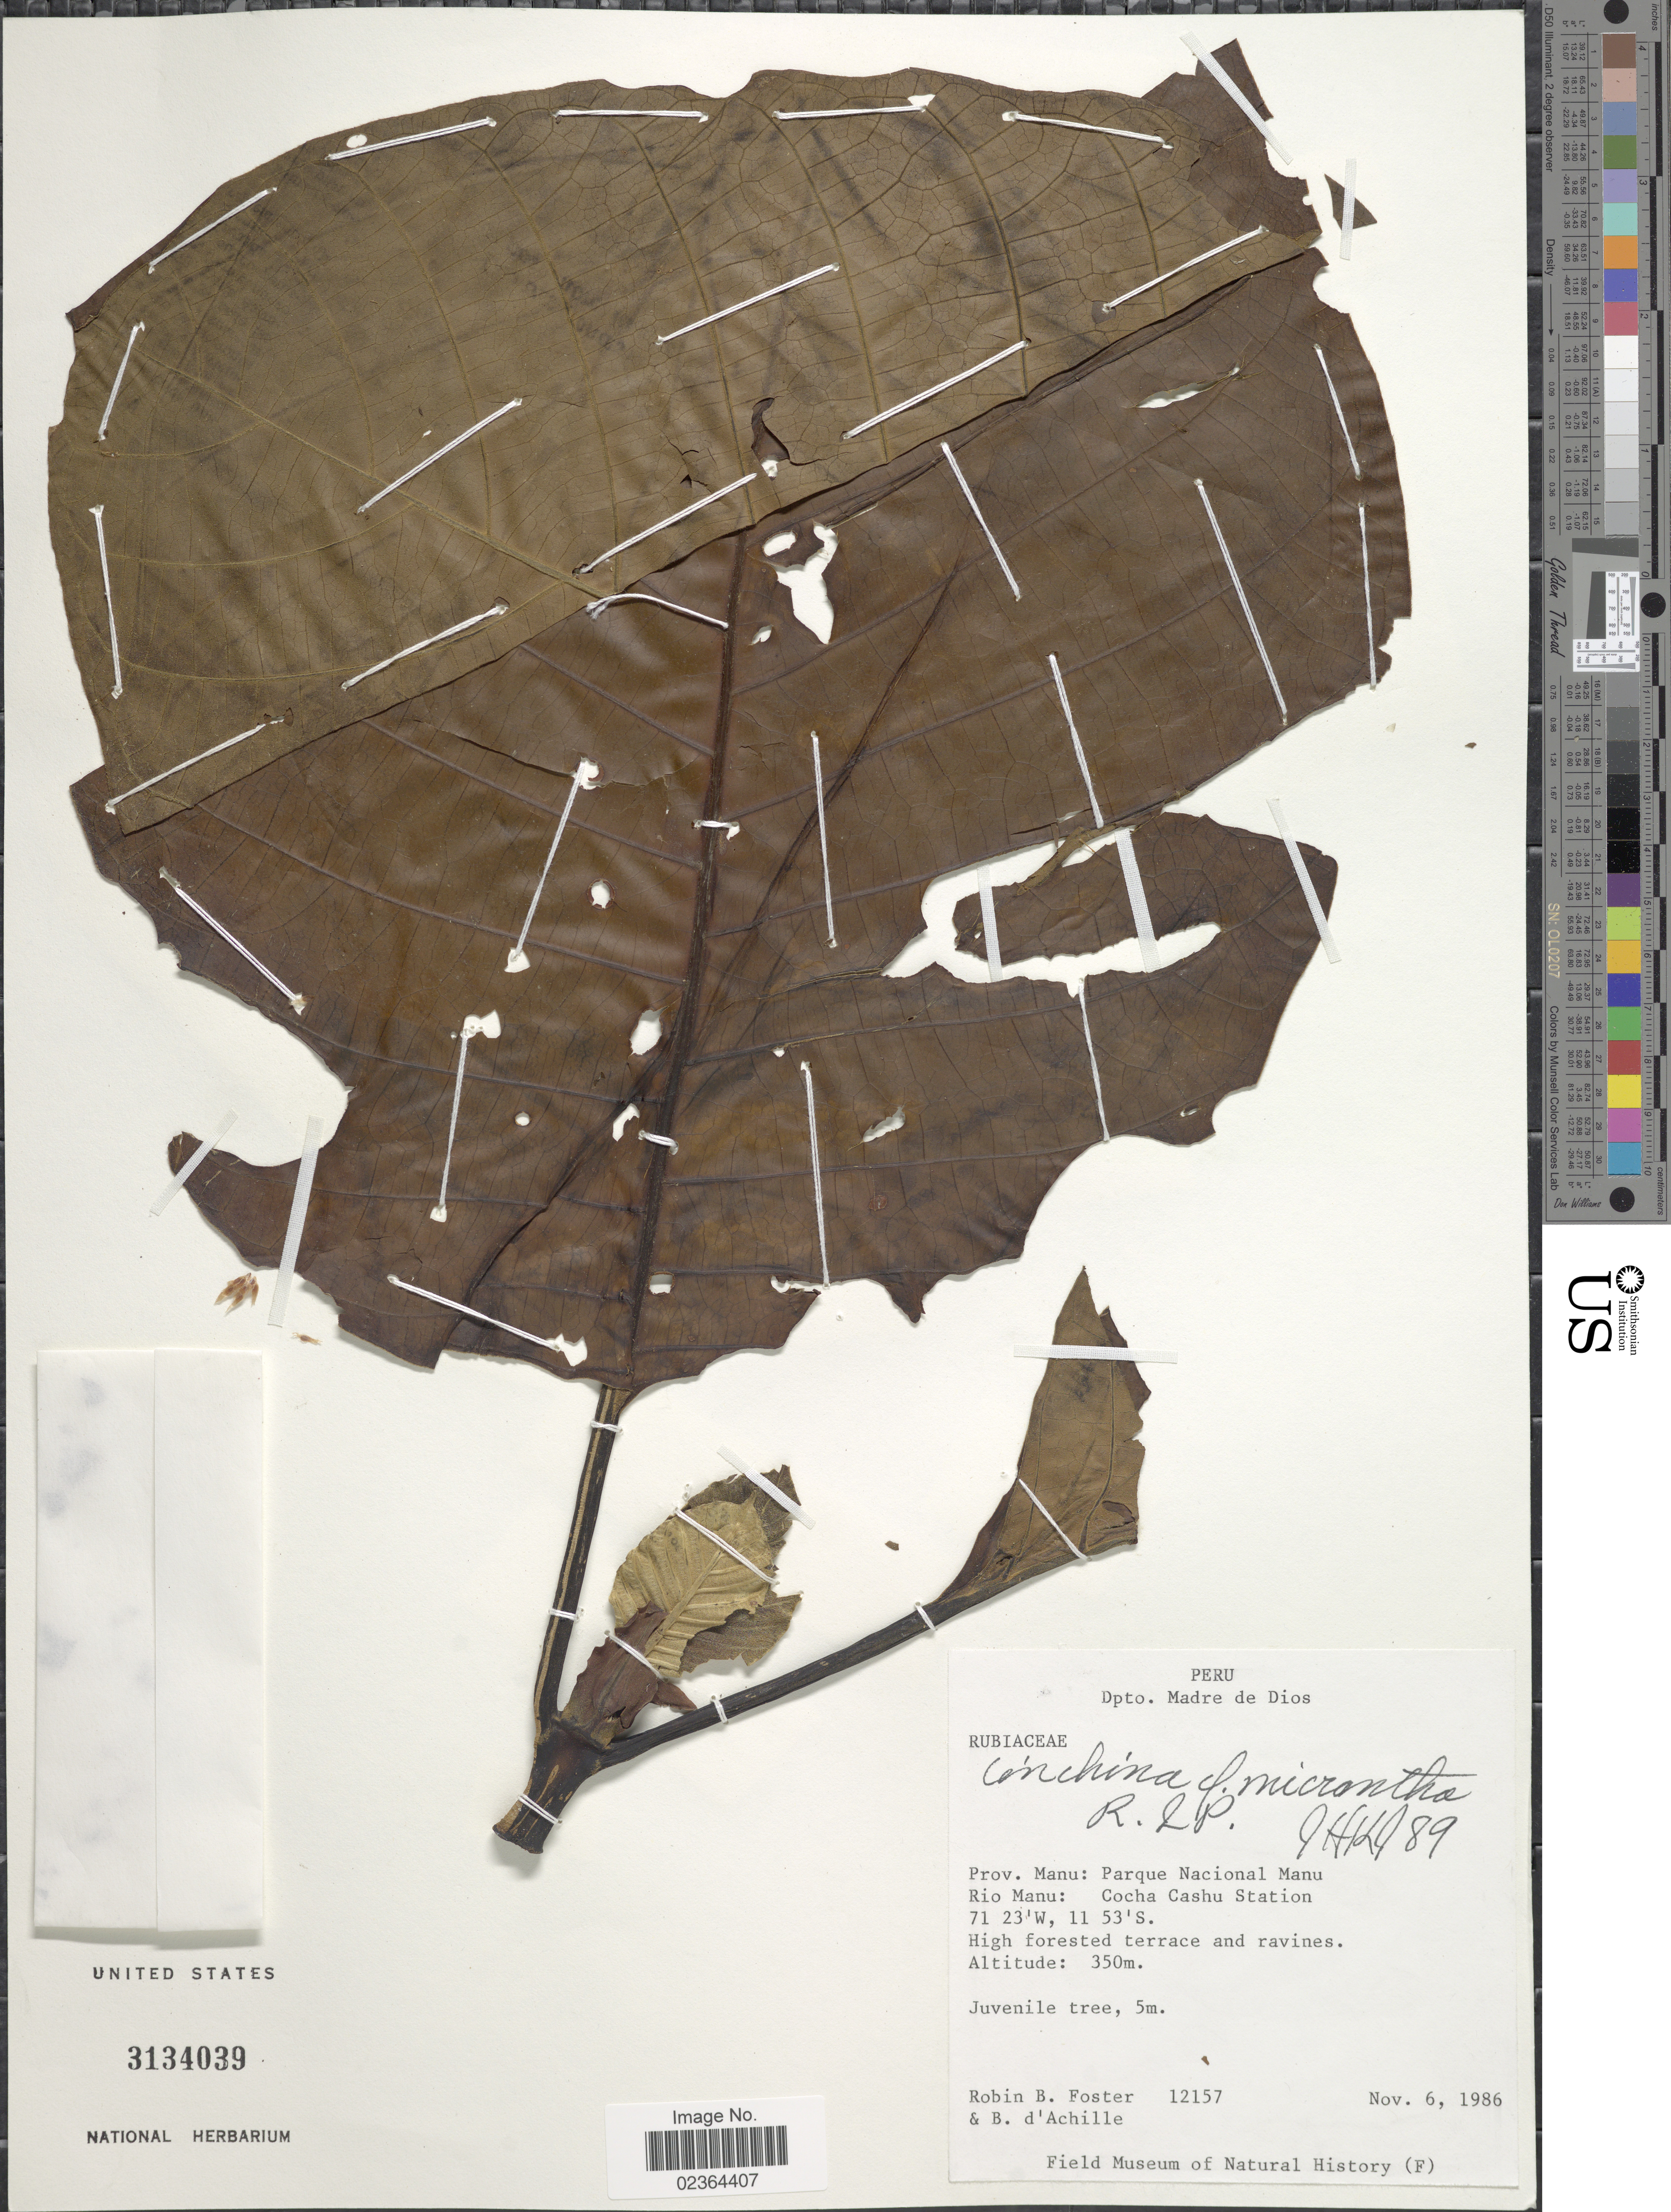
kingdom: Plantae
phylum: Tracheophyta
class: Magnoliopsida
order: Gentianales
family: Rubiaceae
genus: Cinchona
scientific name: Cinchona micrantha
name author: Ruiz & Pav.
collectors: R. B. Foster & B. d'Achille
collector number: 12157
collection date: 1986-11-06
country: Peru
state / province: Madre de Dios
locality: Dpto. Madre de Dios, Prov. Manu: Parque Naional Manu, Rio Manu: Cocha Cashu Station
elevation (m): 350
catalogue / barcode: US 3134039